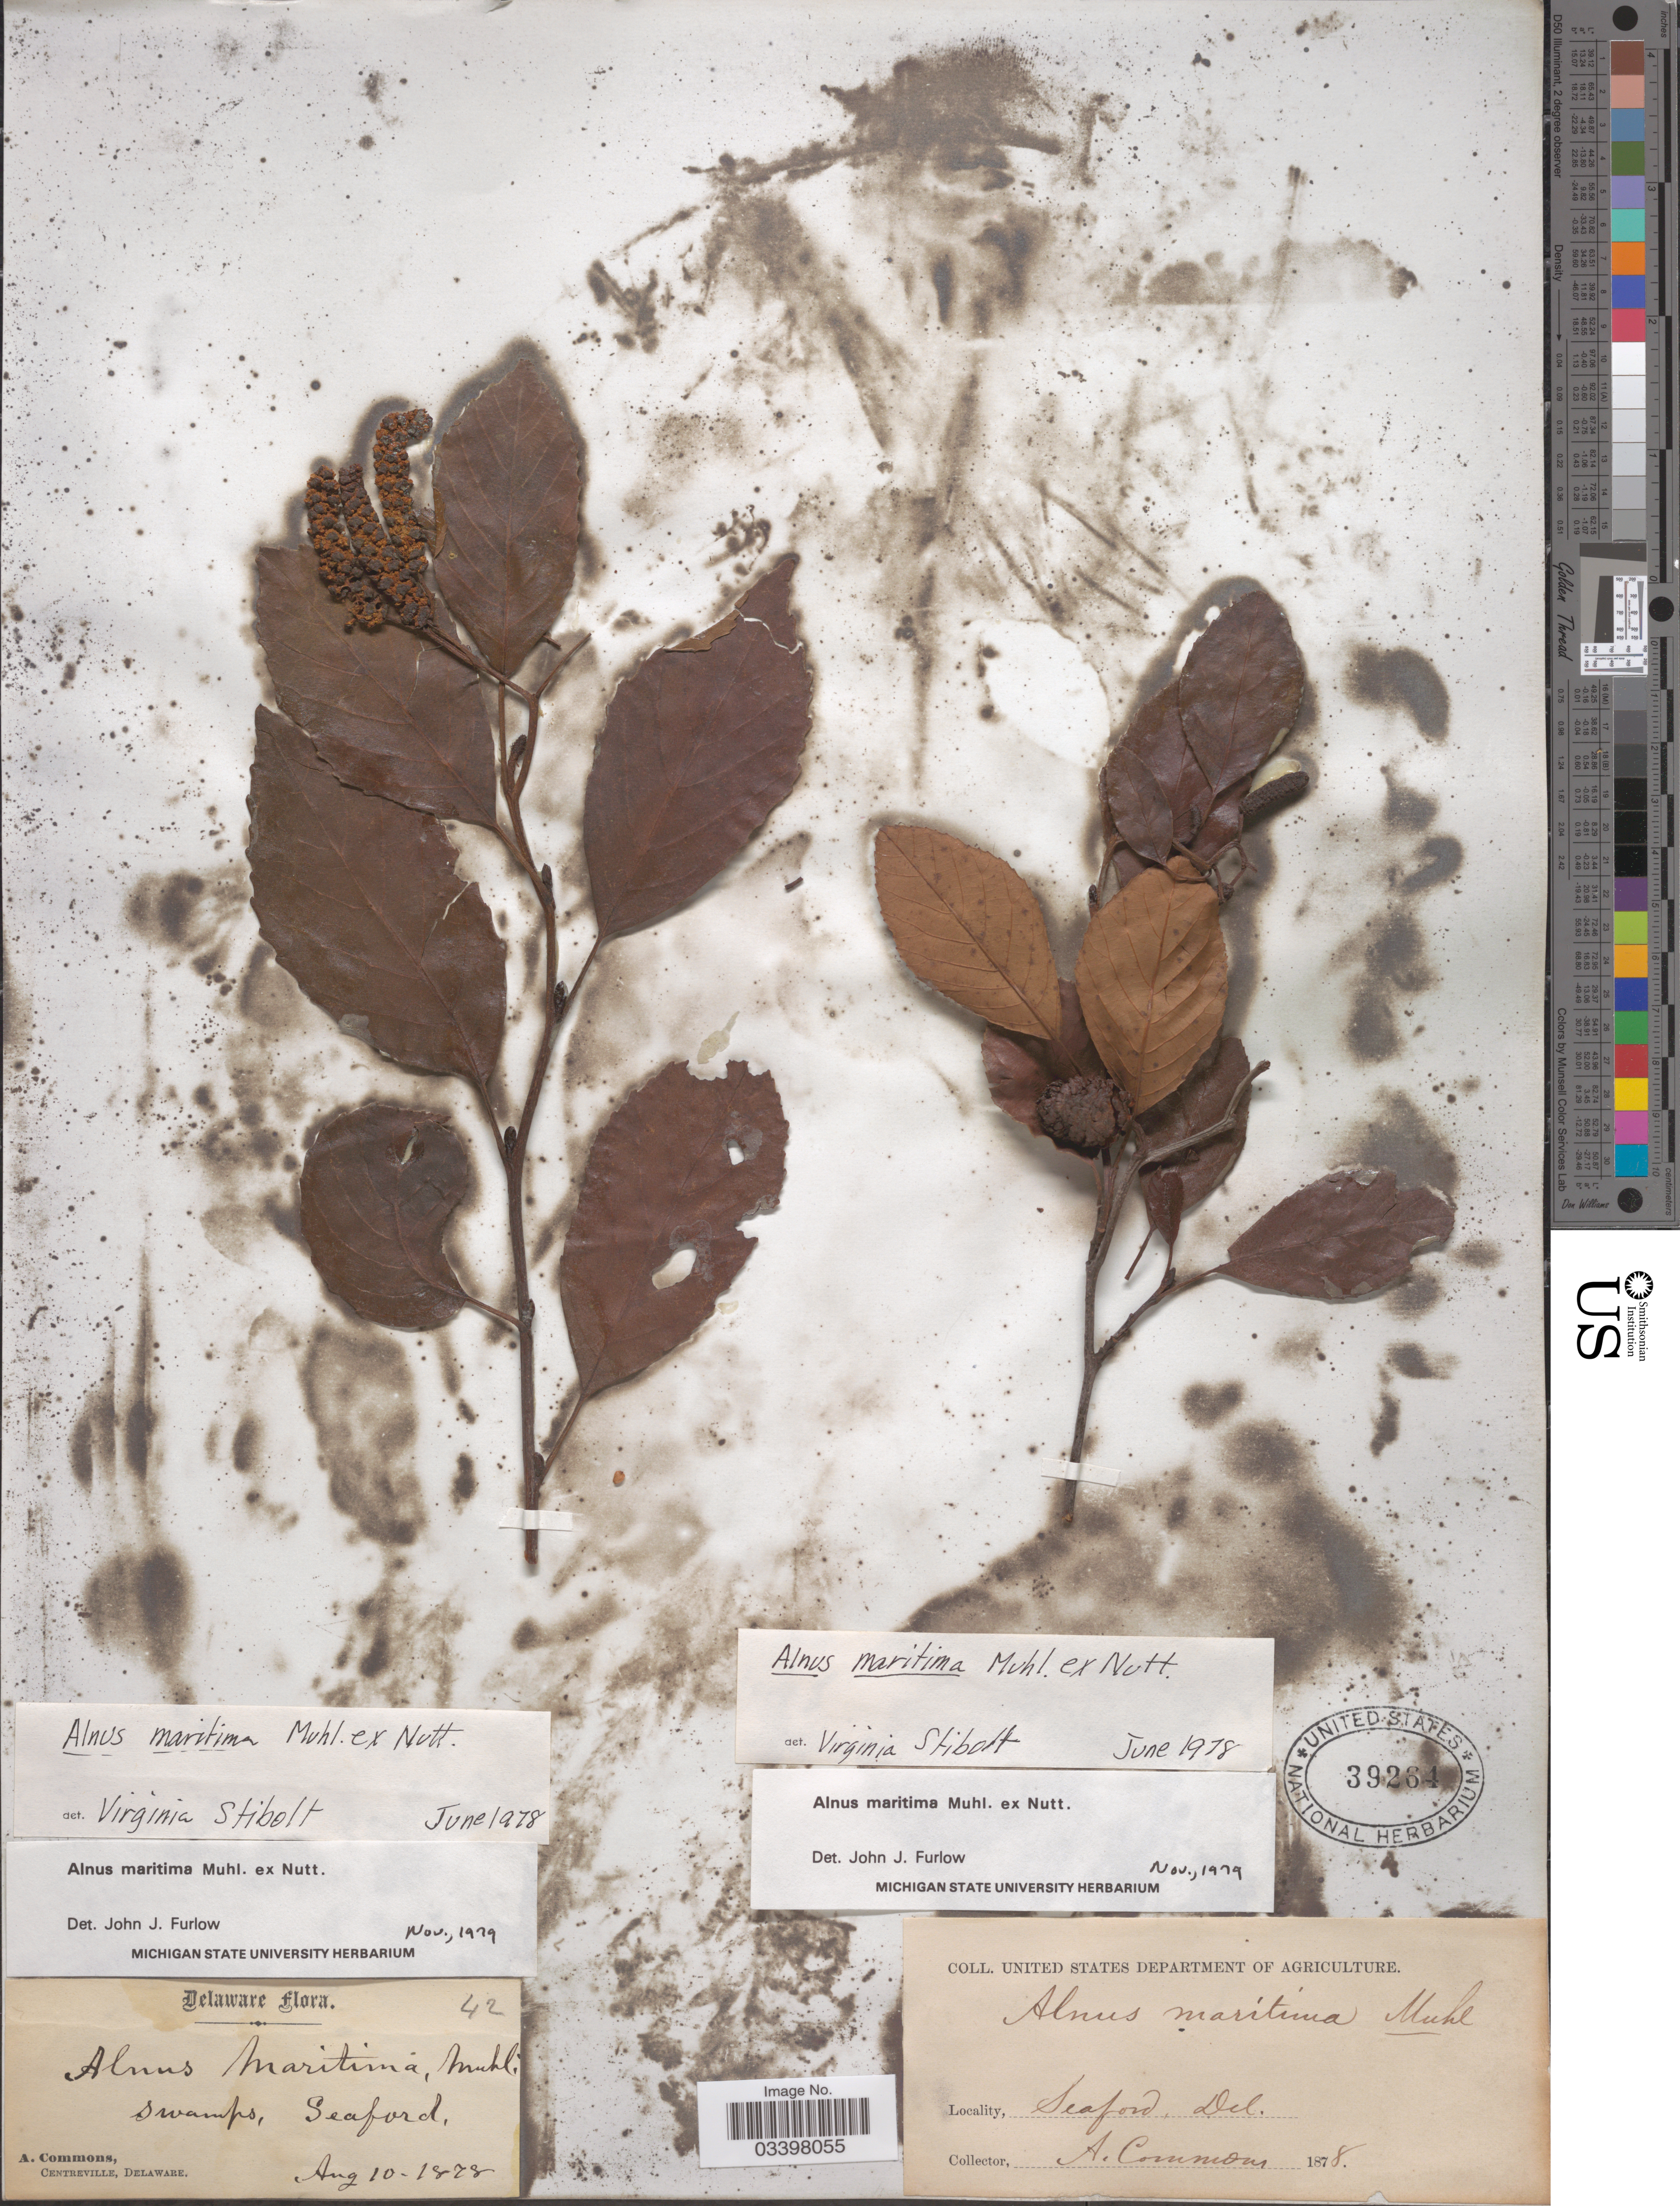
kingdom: Plantae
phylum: Tracheophyta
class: Magnoliopsida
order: Fagales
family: Betulaceae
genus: Alnus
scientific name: Alnus maritima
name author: (Marshall) Muhl. ex Nutt.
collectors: A. Commons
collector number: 42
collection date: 1878-08-10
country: United States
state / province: Delaware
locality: Seaford.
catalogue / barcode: US 39264